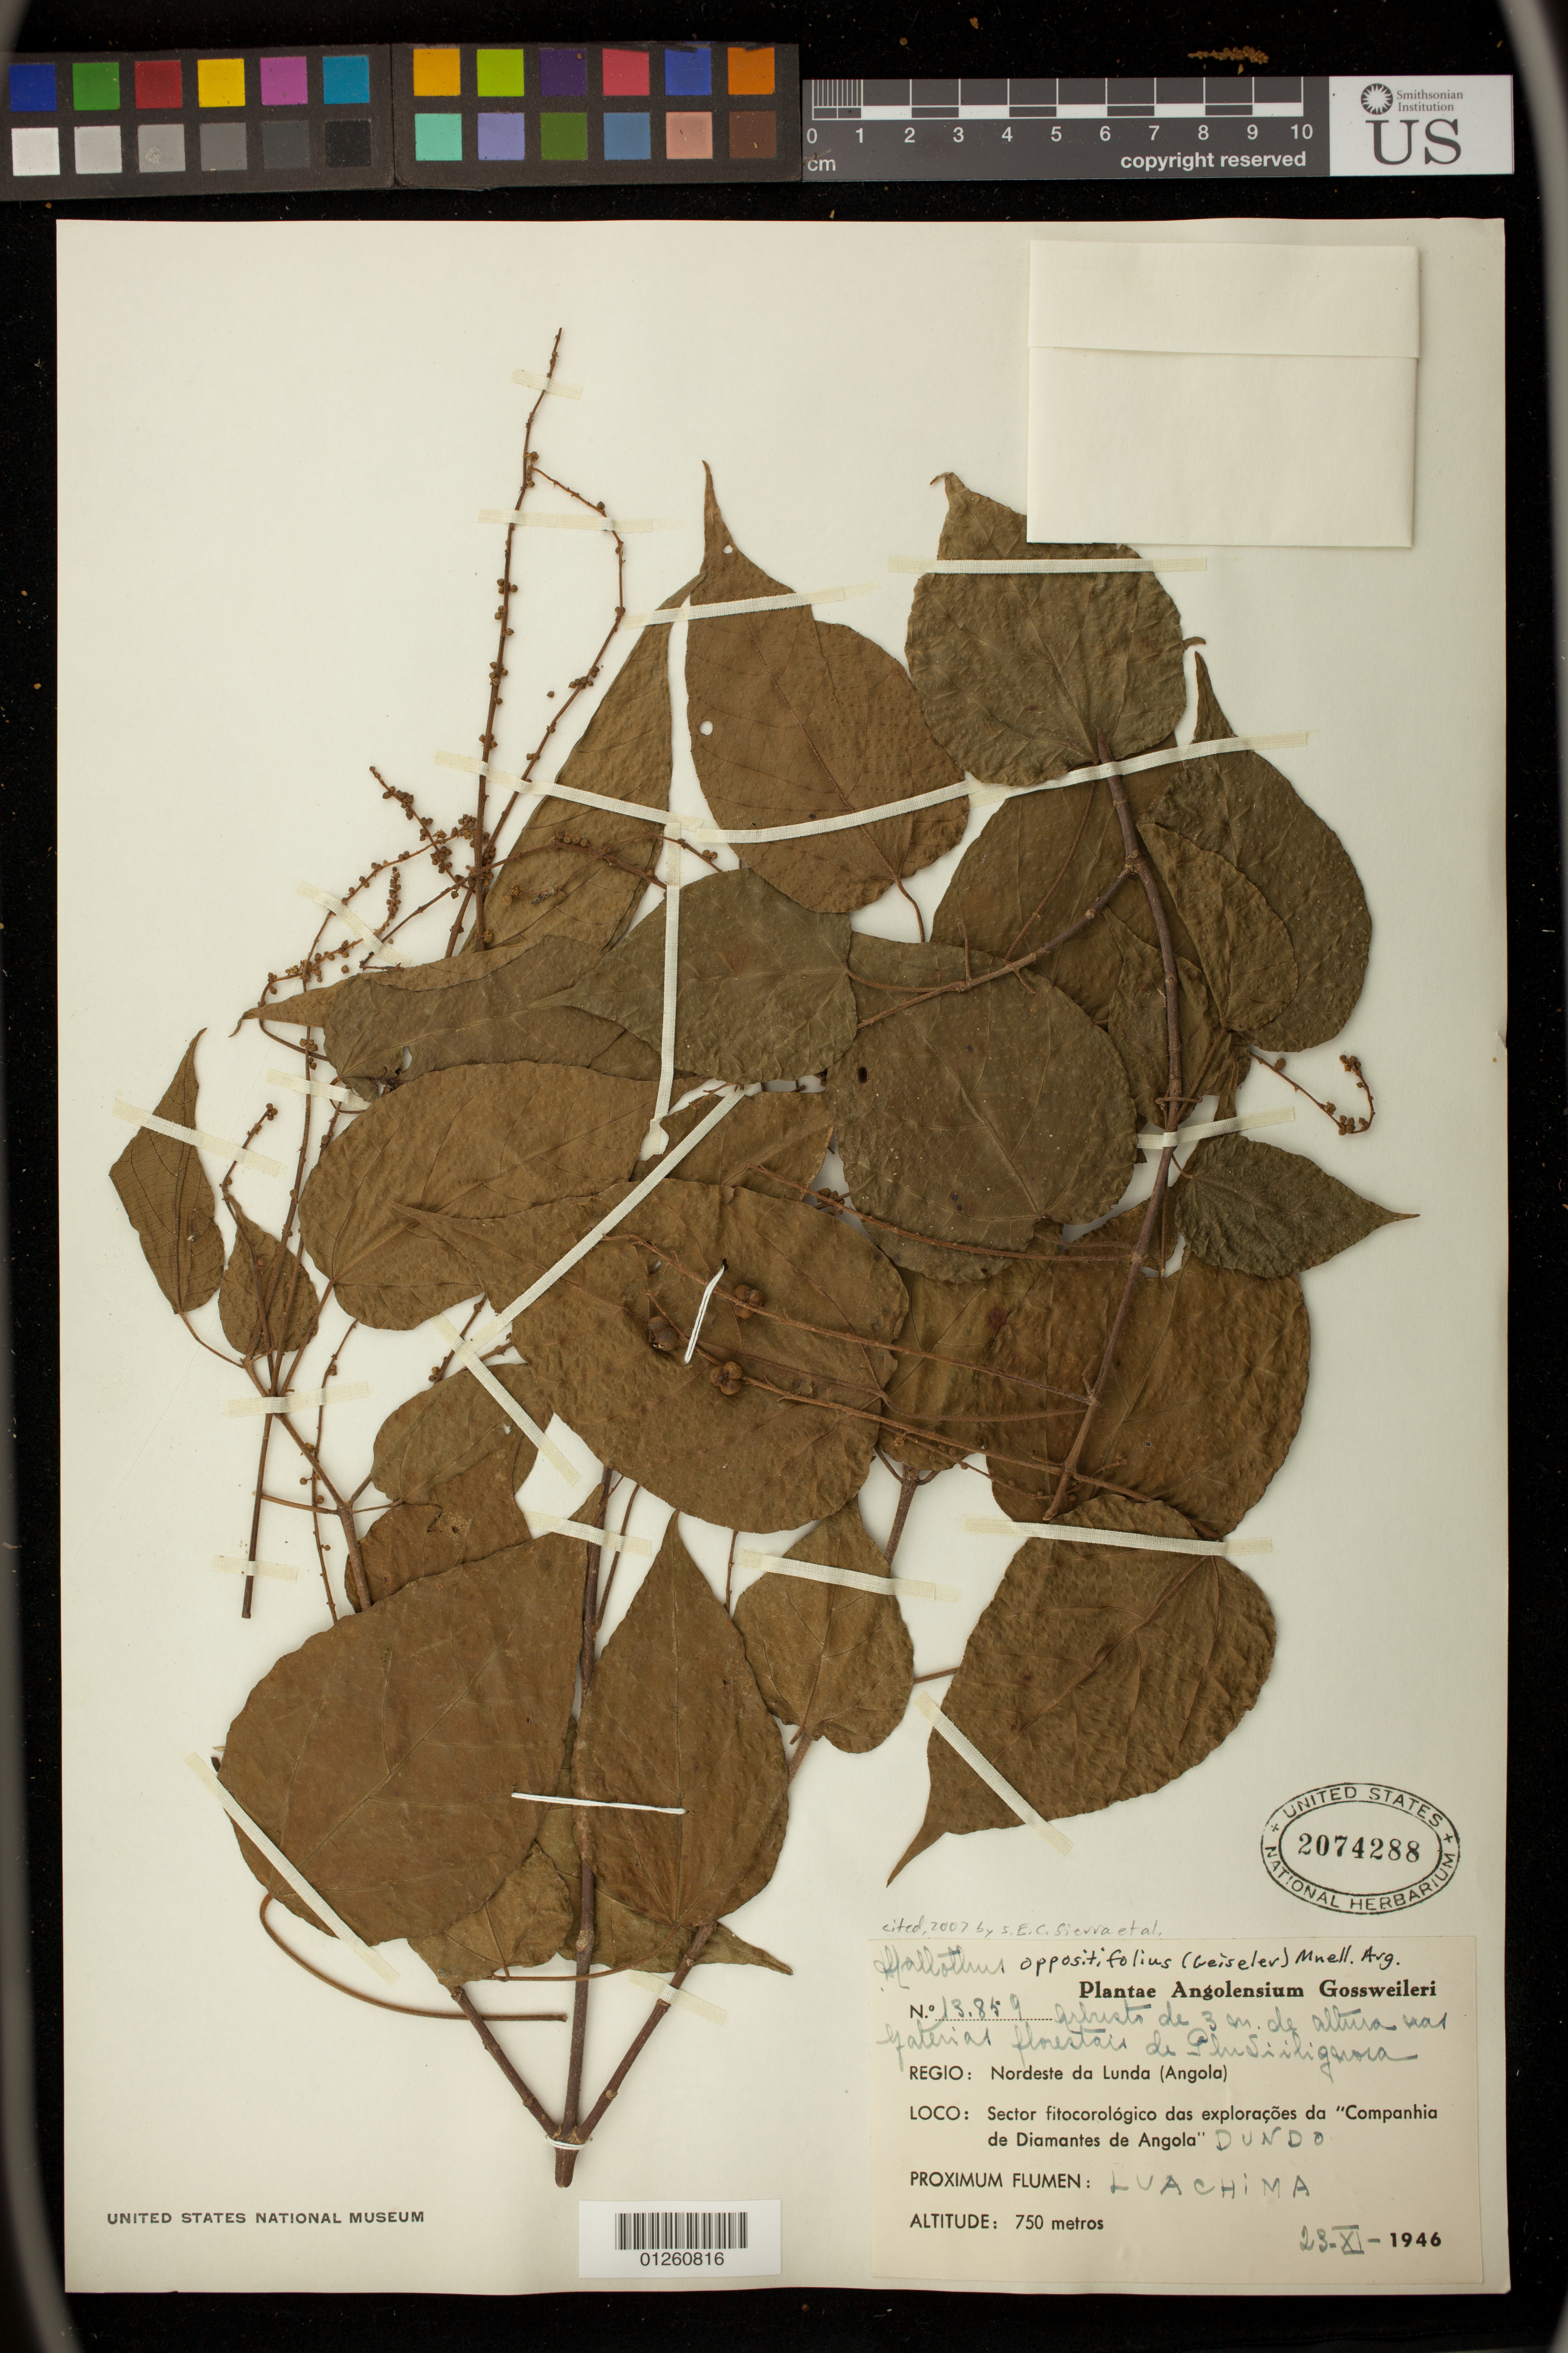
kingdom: Plantae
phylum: Tracheophyta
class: Magnoliopsida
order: Malpighiales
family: Euphorbiaceae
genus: Mallotus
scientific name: Mallotus oppositifolius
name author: (Geiseler) Müll. Arg.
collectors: J. Gossweiler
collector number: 13859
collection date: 1946-11-23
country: Angola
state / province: Lunda Norte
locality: Nordeste da Lunda. Dundo. Luachima.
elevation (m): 750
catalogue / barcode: US 2074288